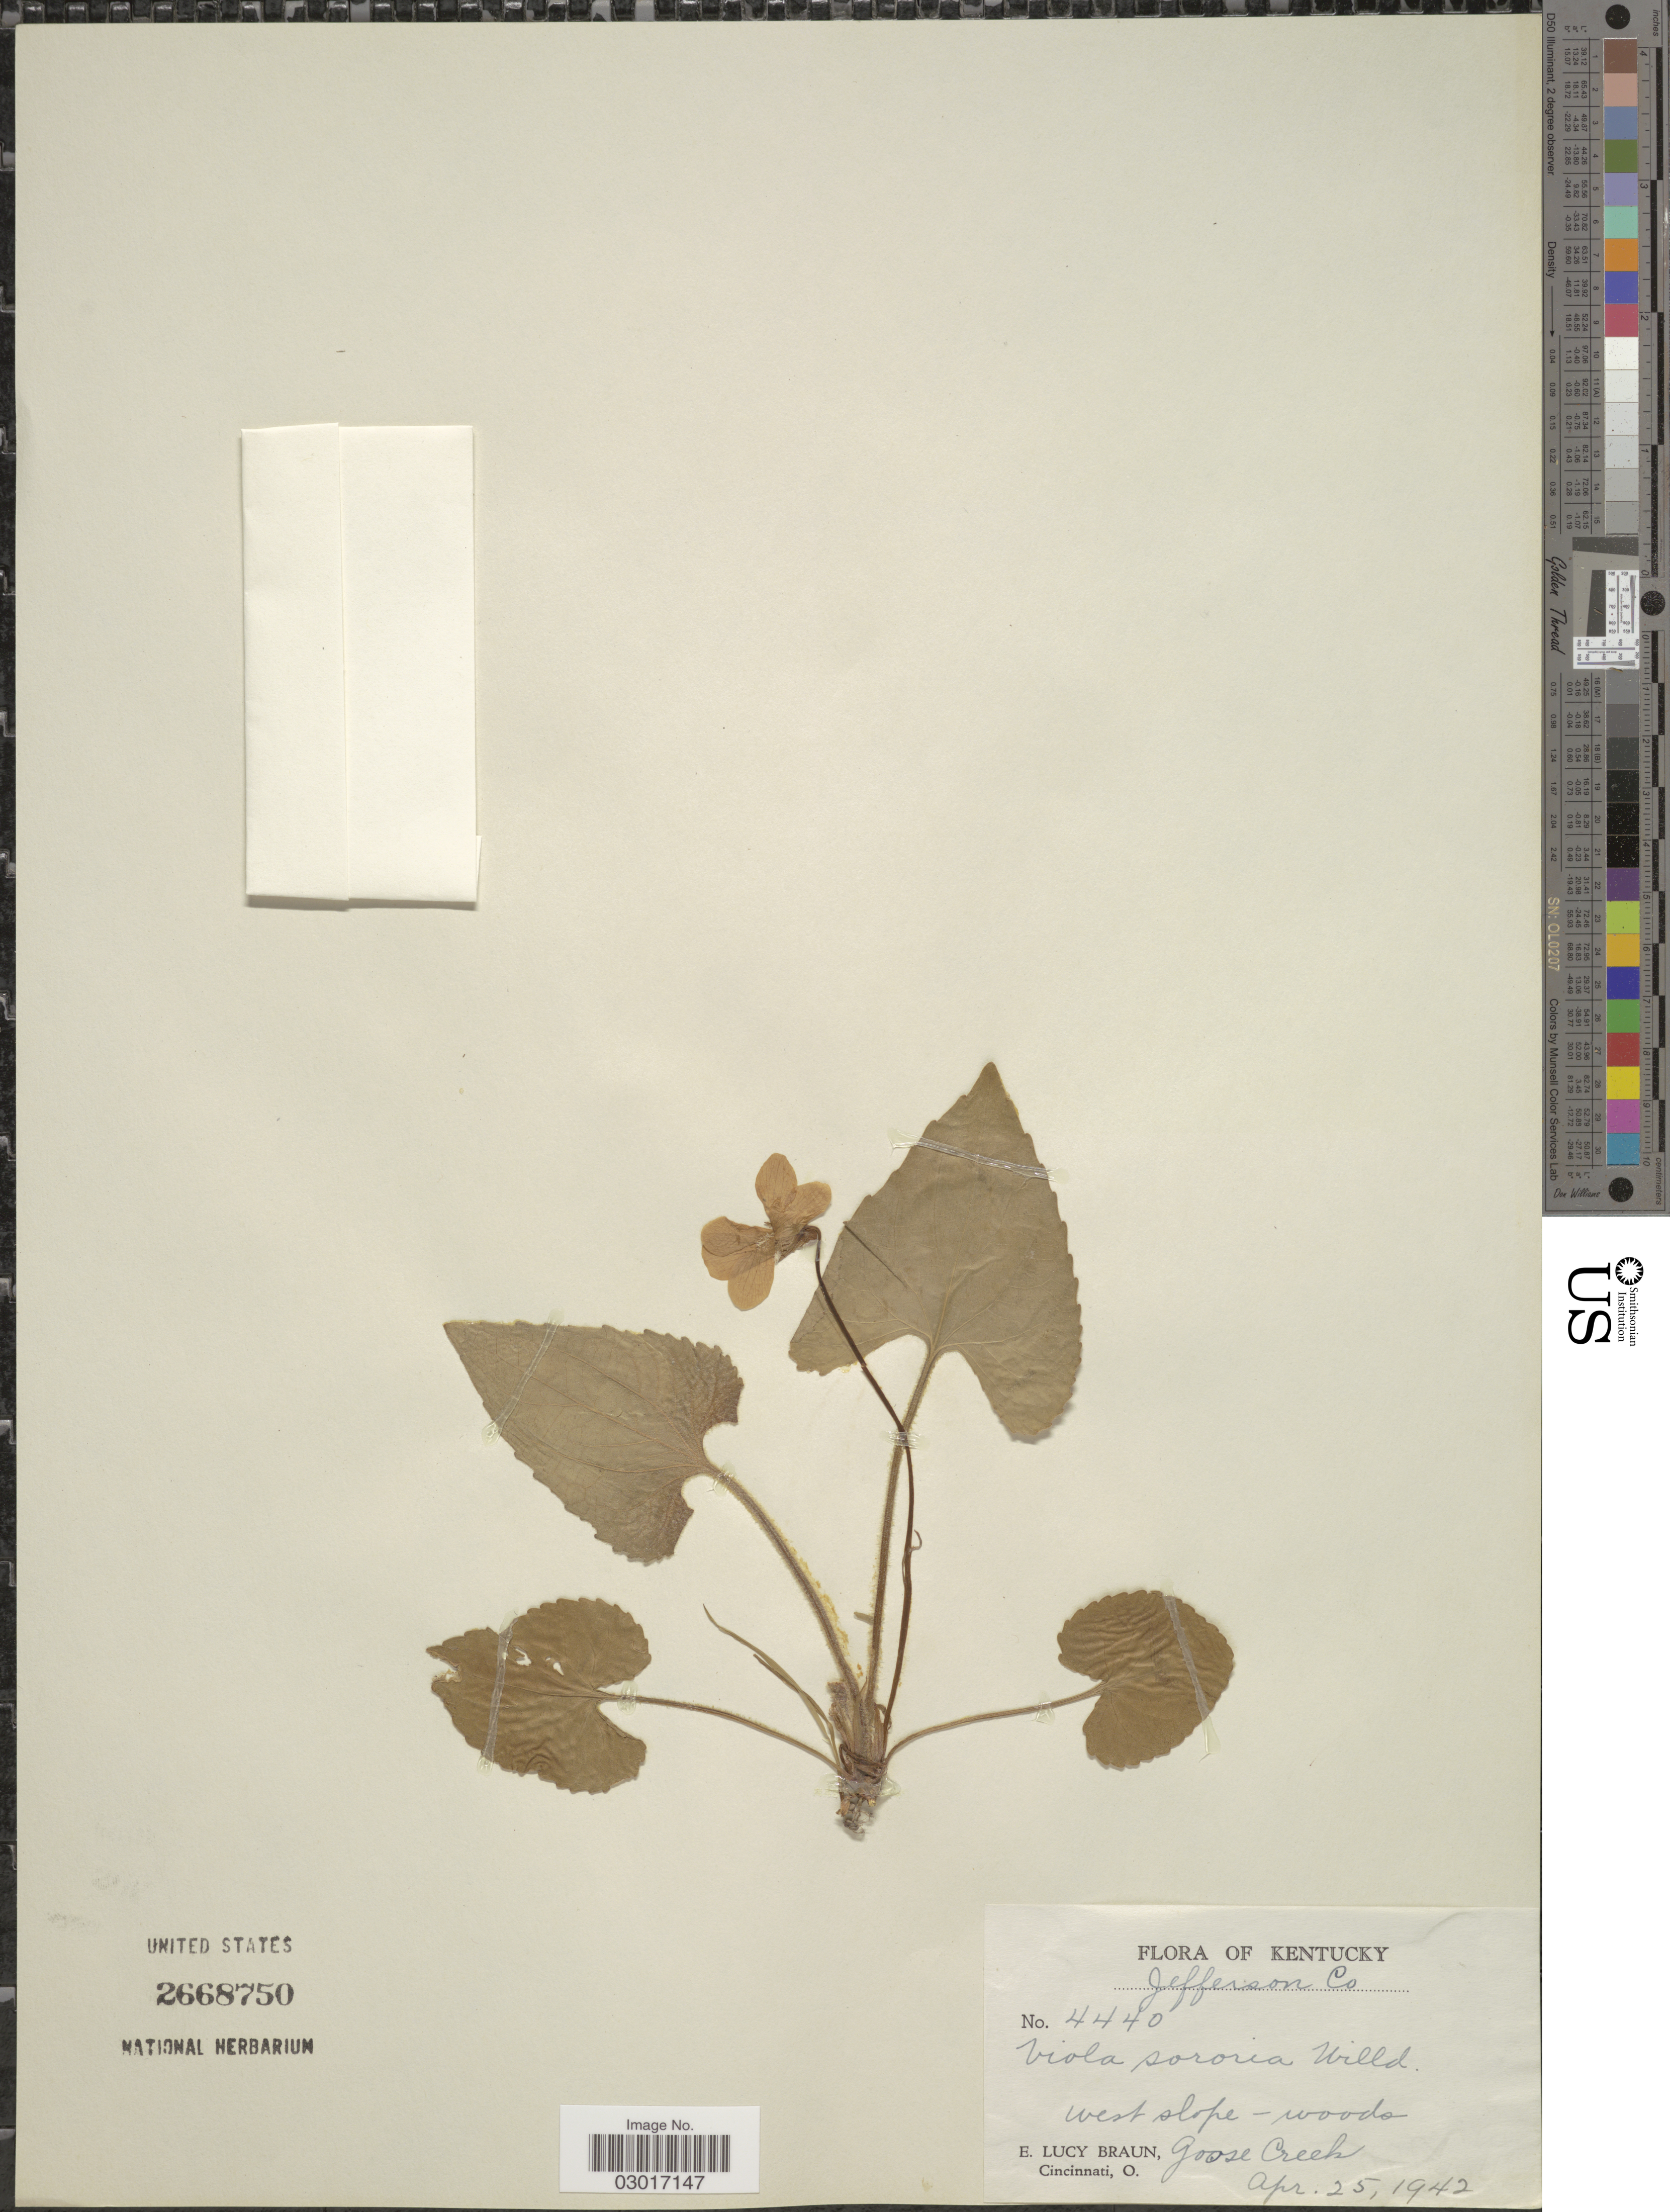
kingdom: Plantae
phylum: Tracheophyta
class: Magnoliopsida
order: Malpighiales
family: Violaceae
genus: Viola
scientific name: Viola sororia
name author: Willd.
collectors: E. L. Braun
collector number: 4440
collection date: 1942-04-25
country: United States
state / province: Kentucky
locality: Jefferson Co. West slope-woods. Goose Creek.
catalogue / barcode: US 2668750